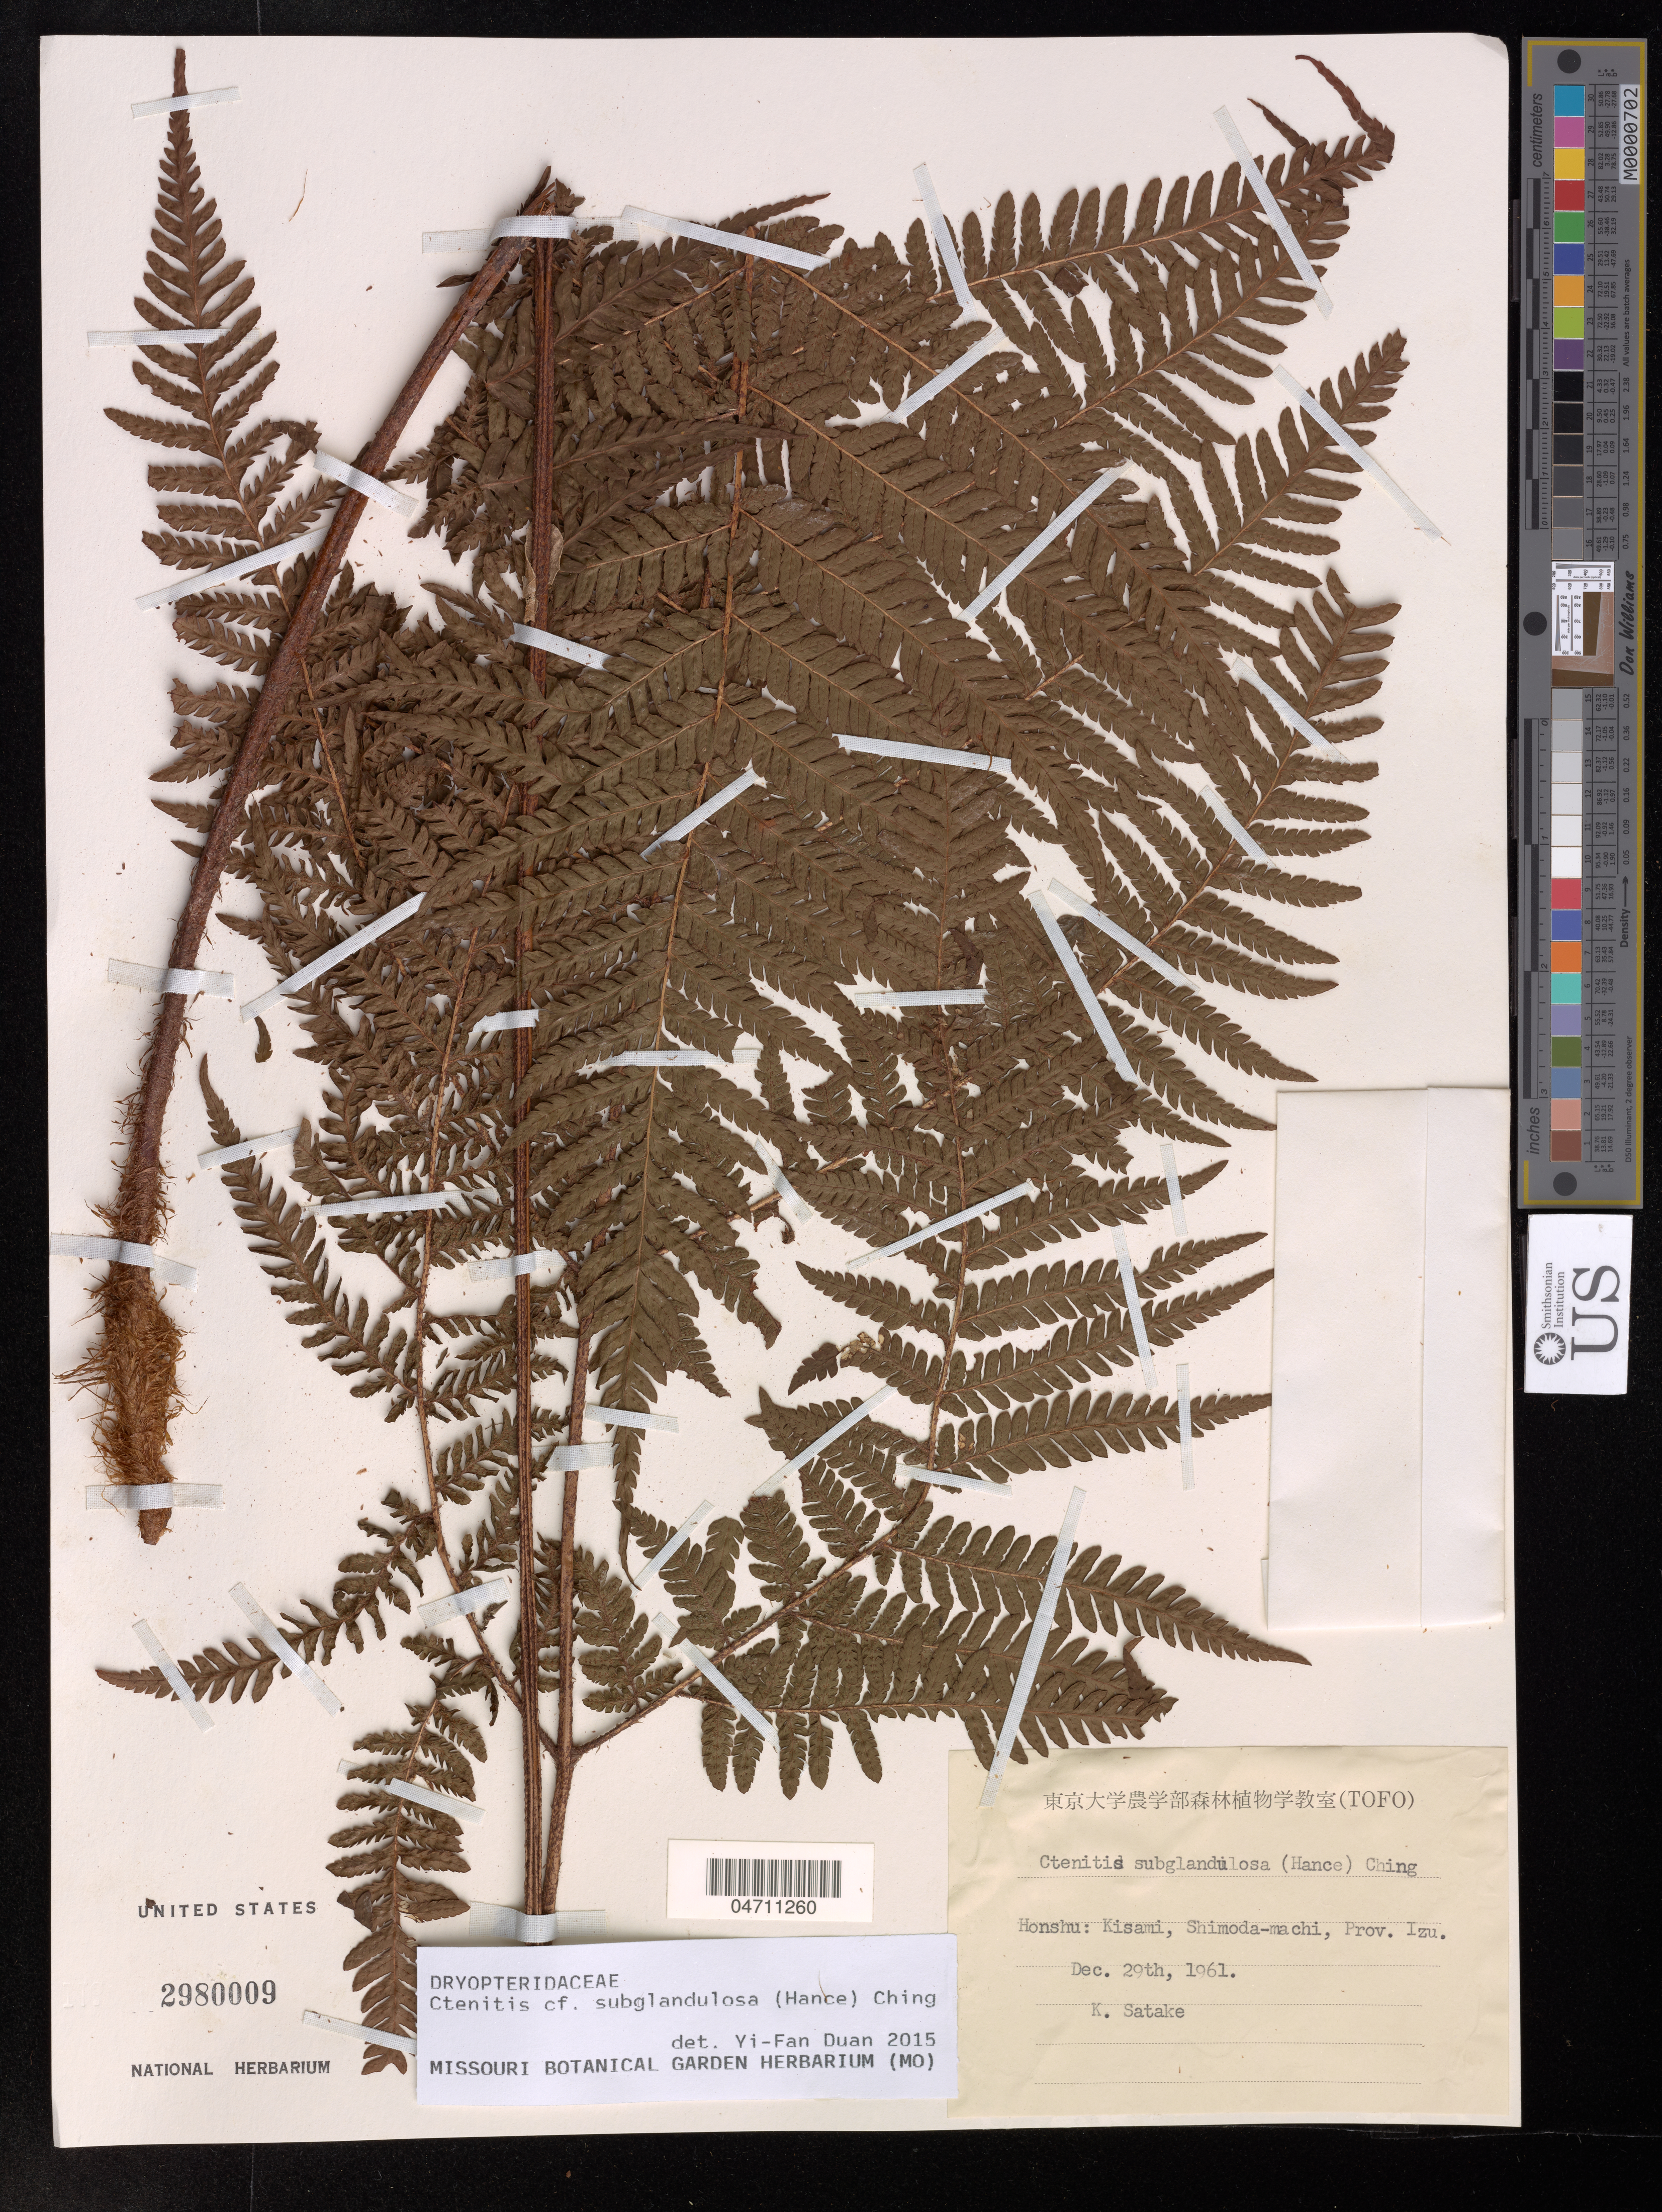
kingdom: Plantae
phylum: Tracheophyta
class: Polypodiopsida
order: Polypodiales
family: Dryopteridaceae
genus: Ctenitis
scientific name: Ctenitis subglandulosa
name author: (Hance) Ching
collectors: K. Satake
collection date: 1961-12-29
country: Japan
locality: Honshu: Kisami, Shimoda-machi, Prov. Izu.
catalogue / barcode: US 2980009